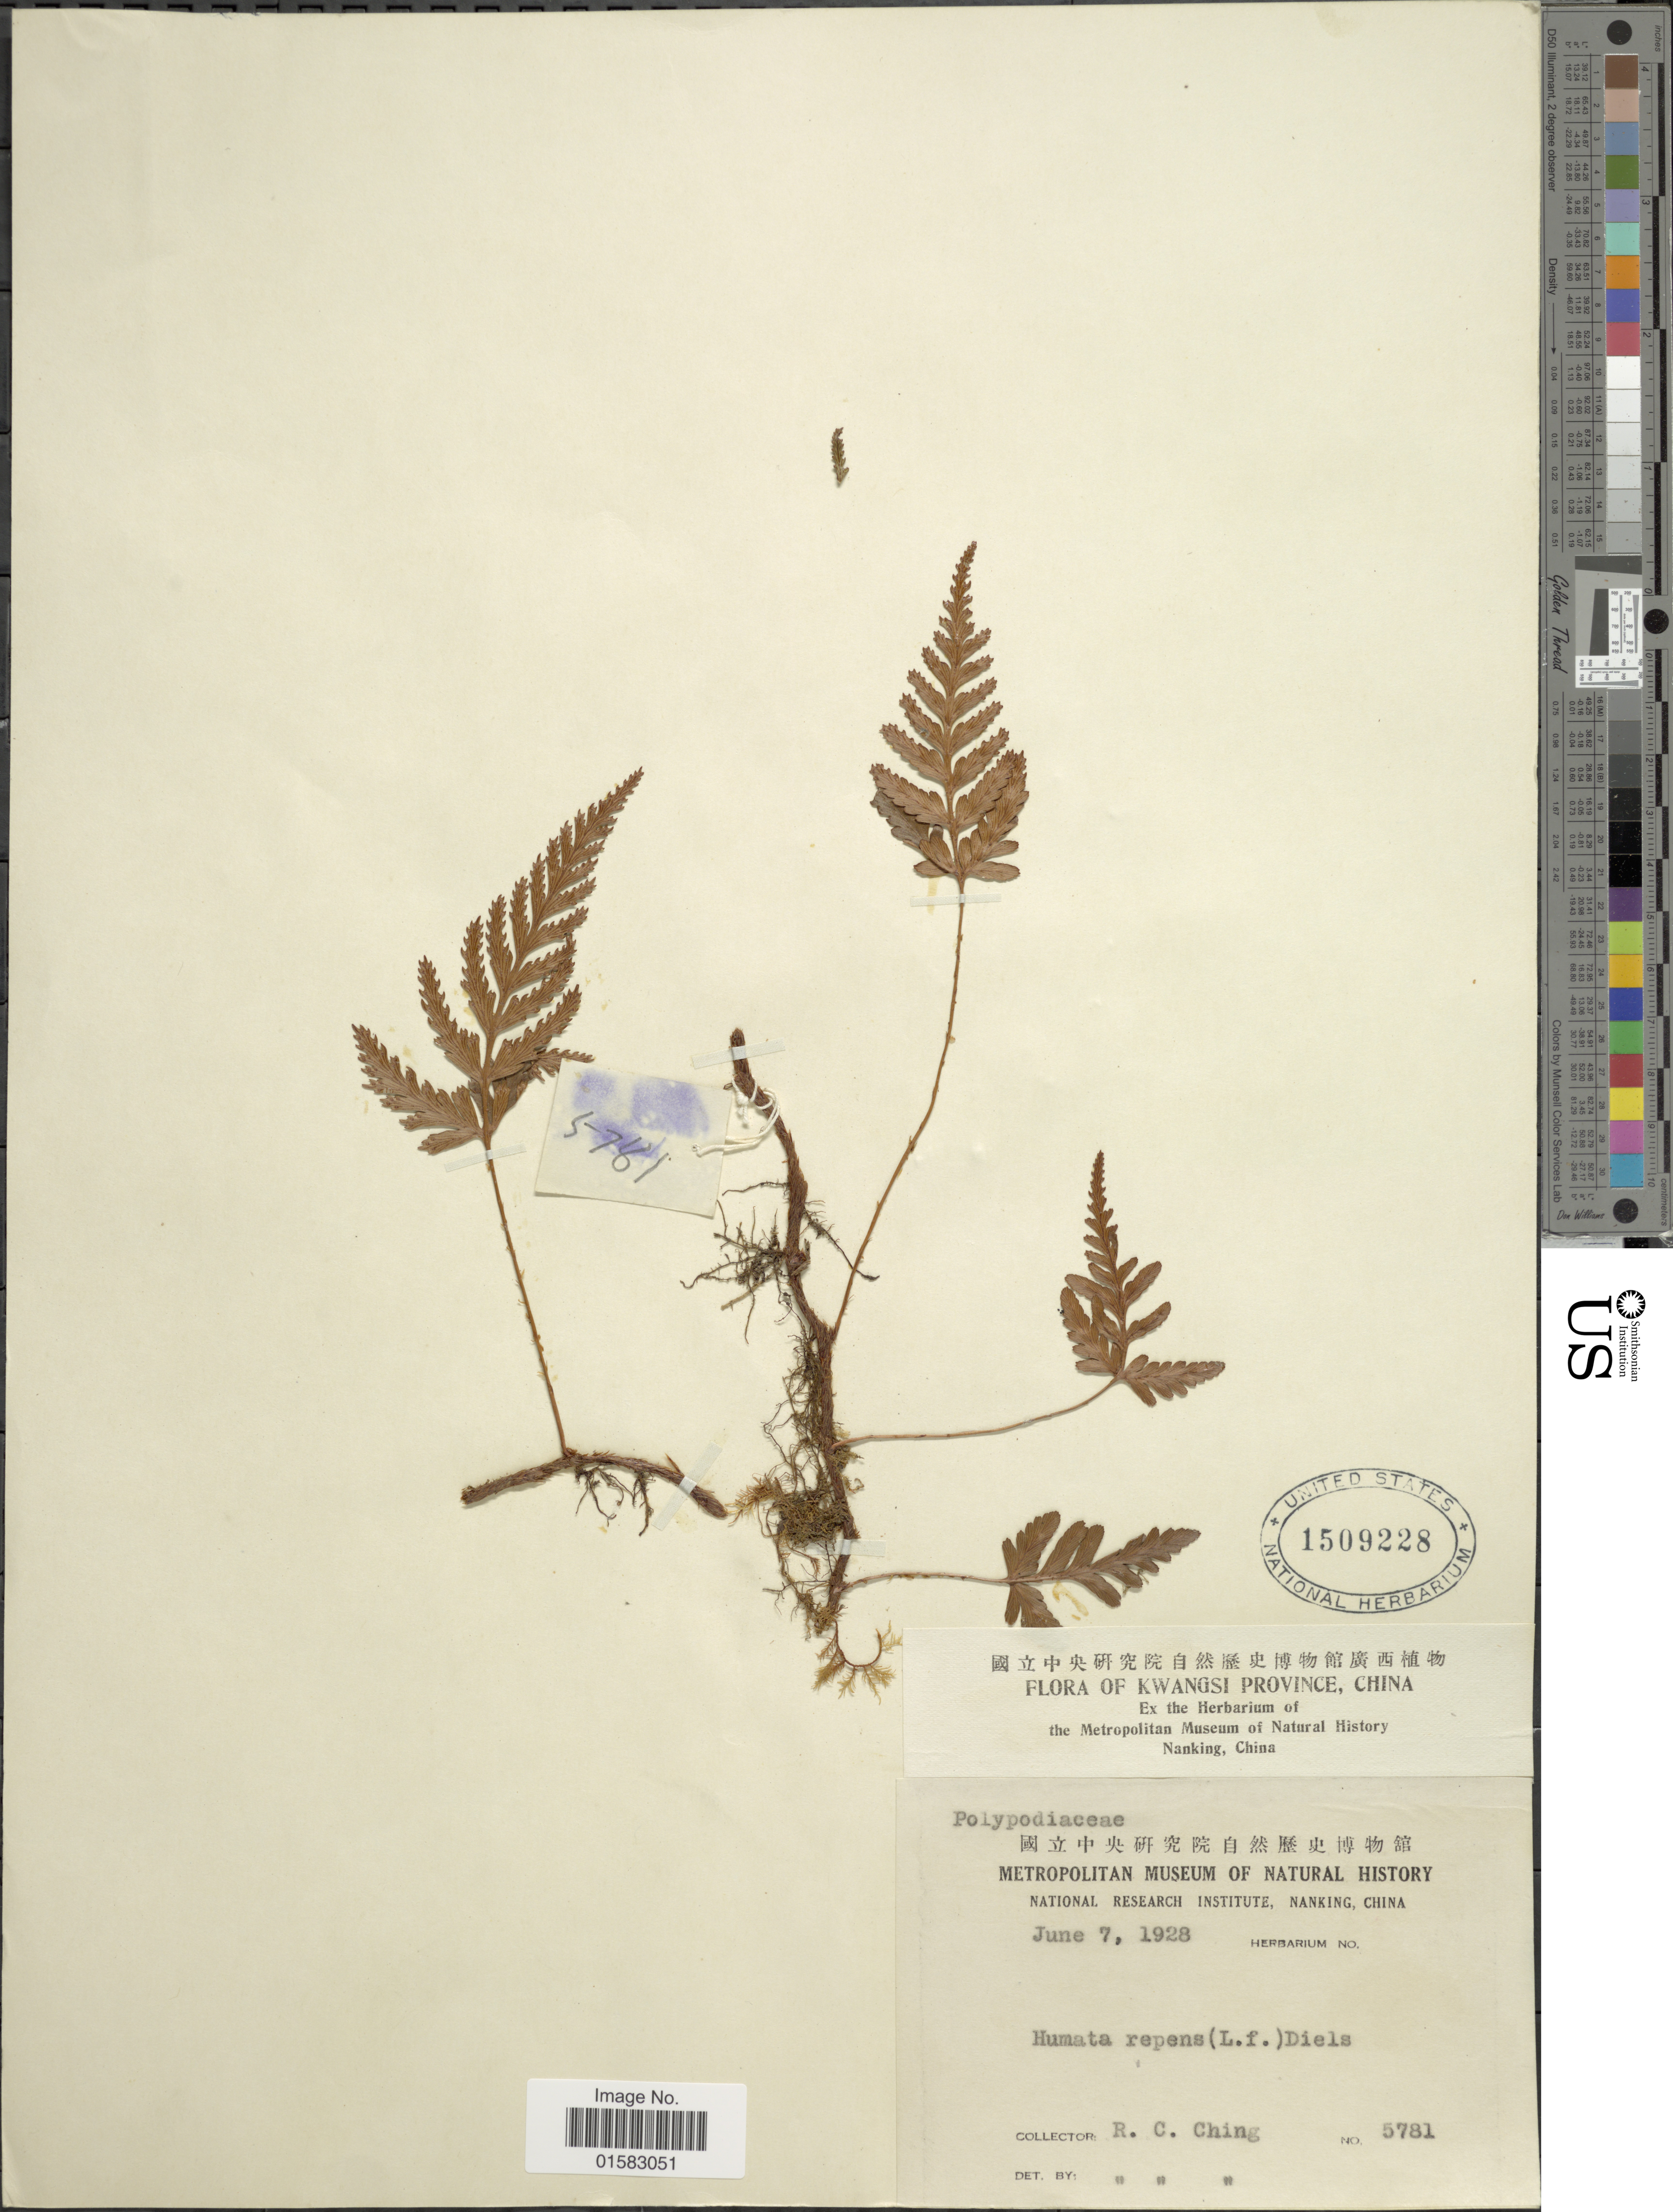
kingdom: Plantae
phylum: Tracheophyta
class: Polypodiopsida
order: Polypodiales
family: Davalliaceae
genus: Davallia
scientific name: Davallia repens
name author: (L. f.) Kuhn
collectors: R. C. Ching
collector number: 5781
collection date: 1928-06-07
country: China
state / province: Guangxi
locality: Kwangsi Province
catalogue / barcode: US 1509228